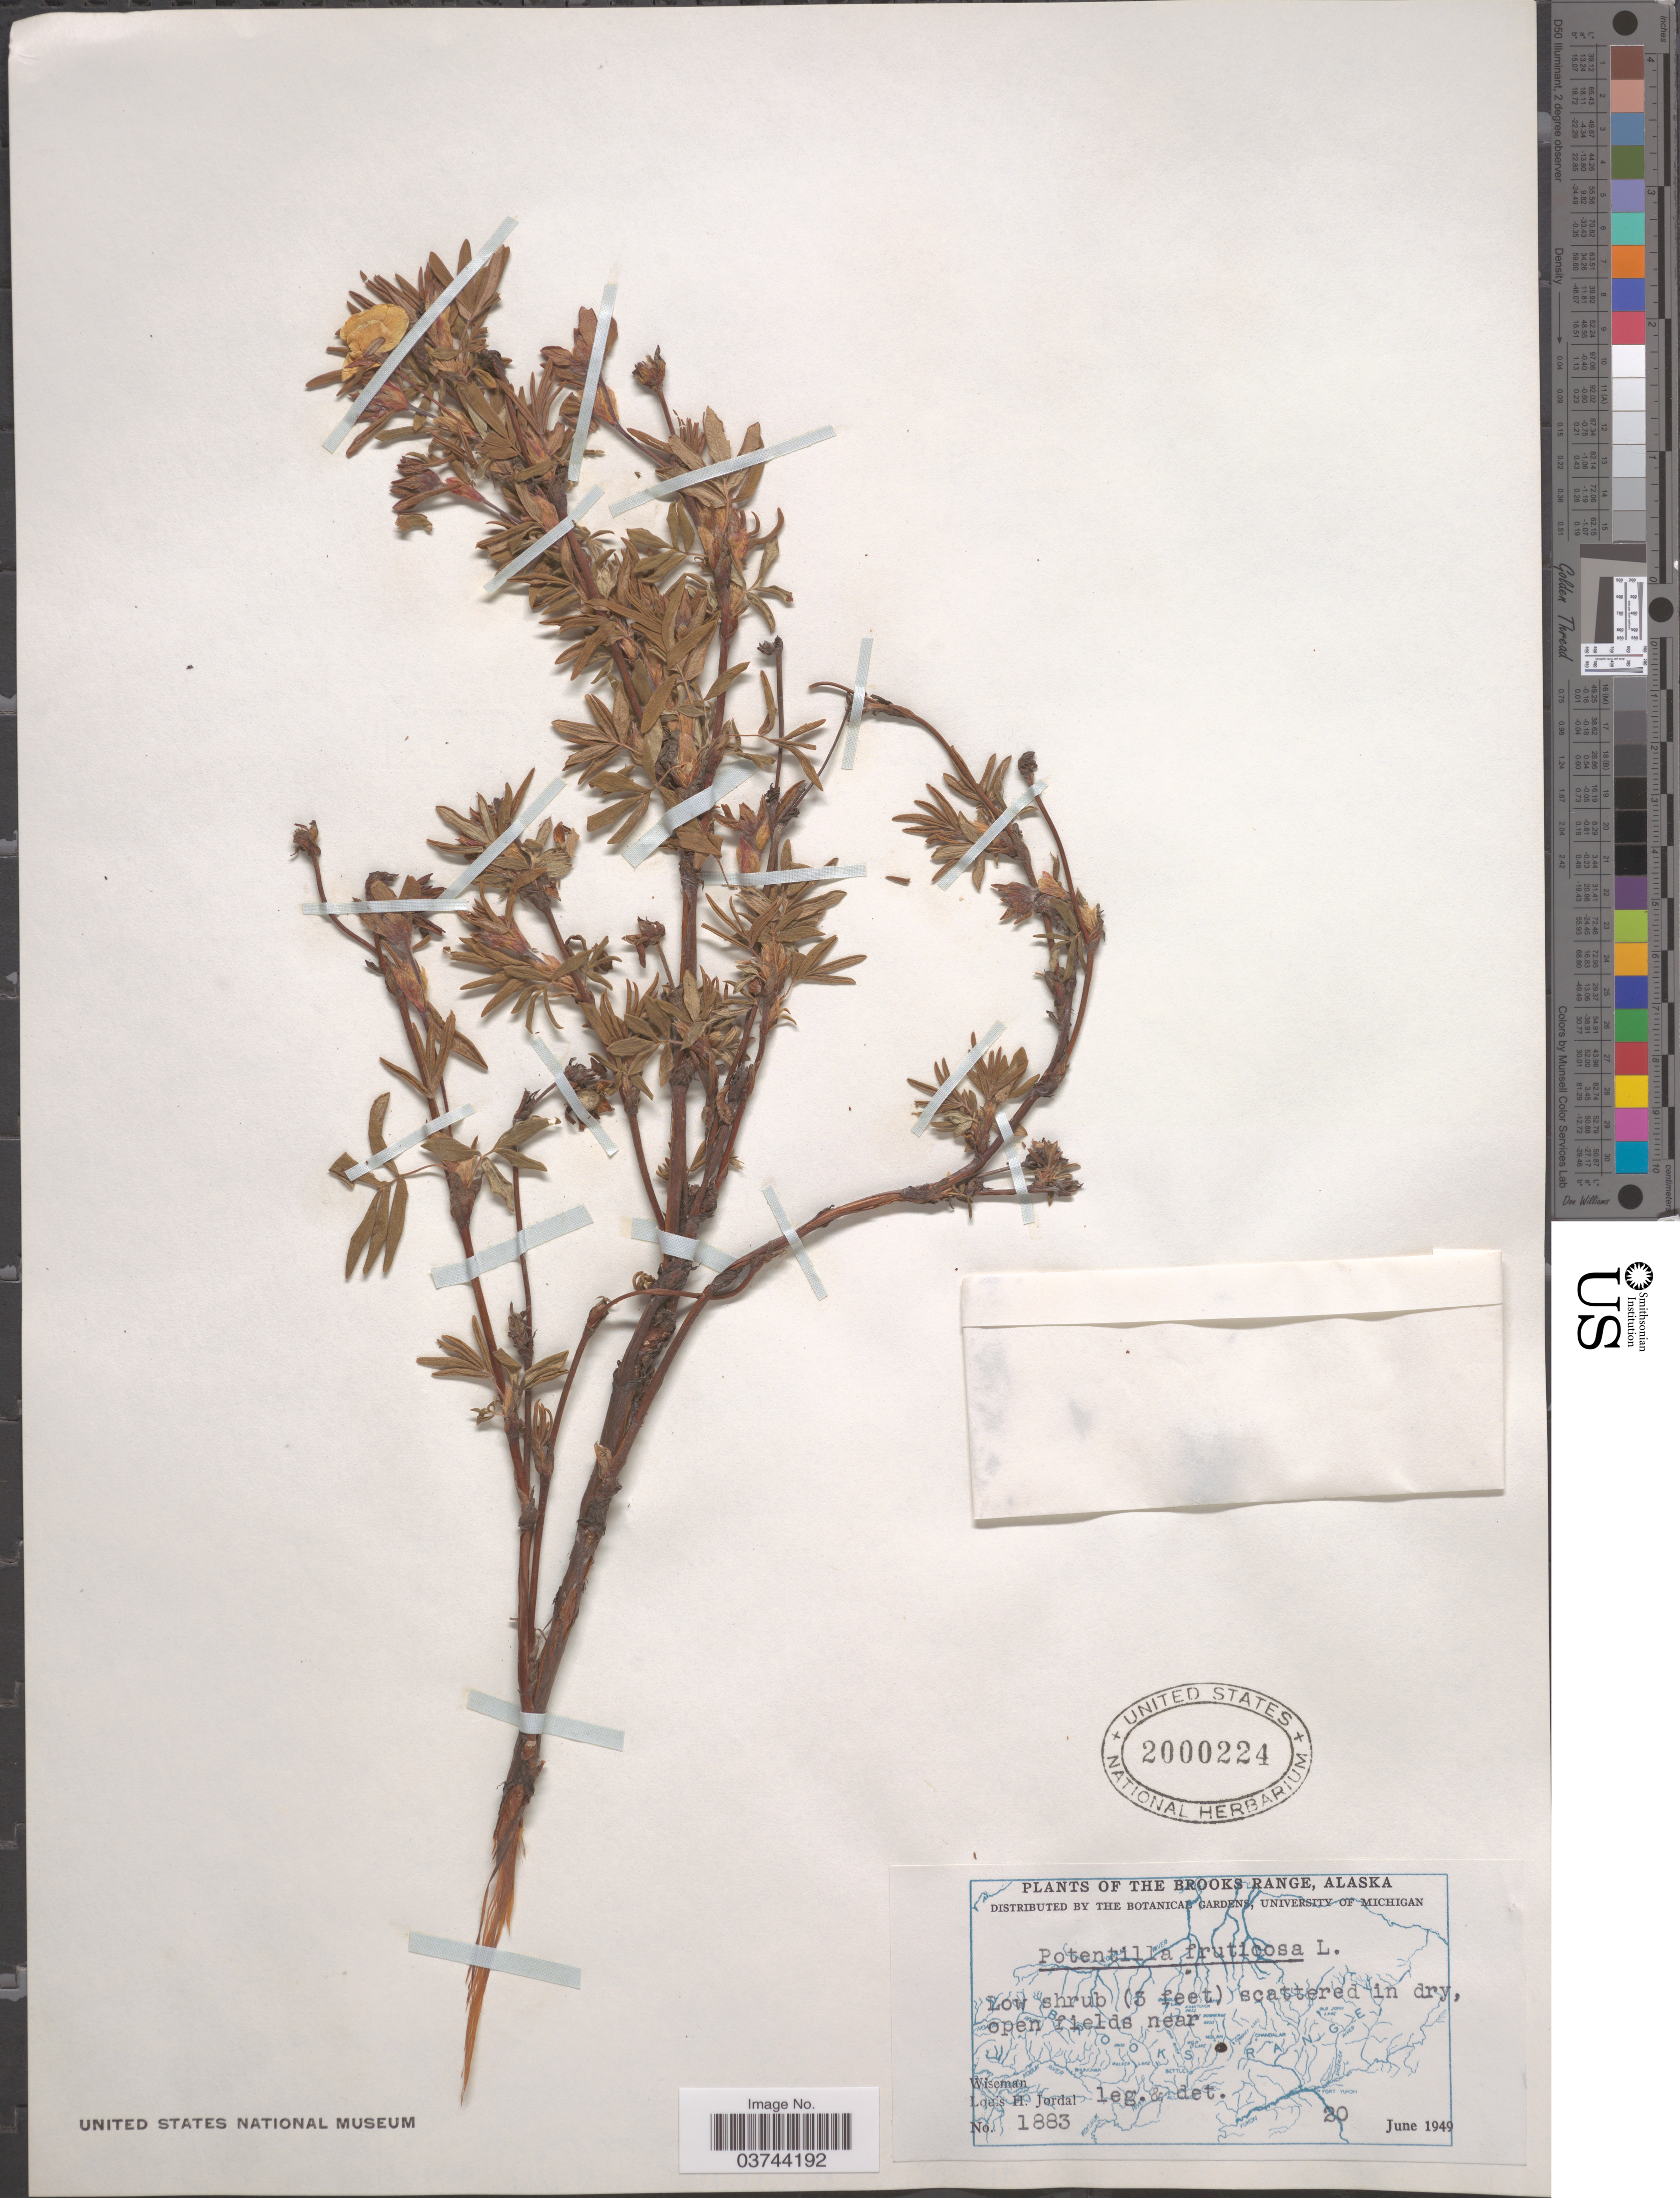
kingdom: Plantae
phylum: Tracheophyta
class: Magnoliopsida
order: Rosales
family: Rosaceae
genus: Dasiphora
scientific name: Dasiphora fruticosa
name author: (L.) Rydb.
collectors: L. Jordal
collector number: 1883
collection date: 1949-06-20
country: United States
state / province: Alaska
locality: The Brooks Range. In dry, open fields near Wiseman.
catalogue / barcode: US 2000224